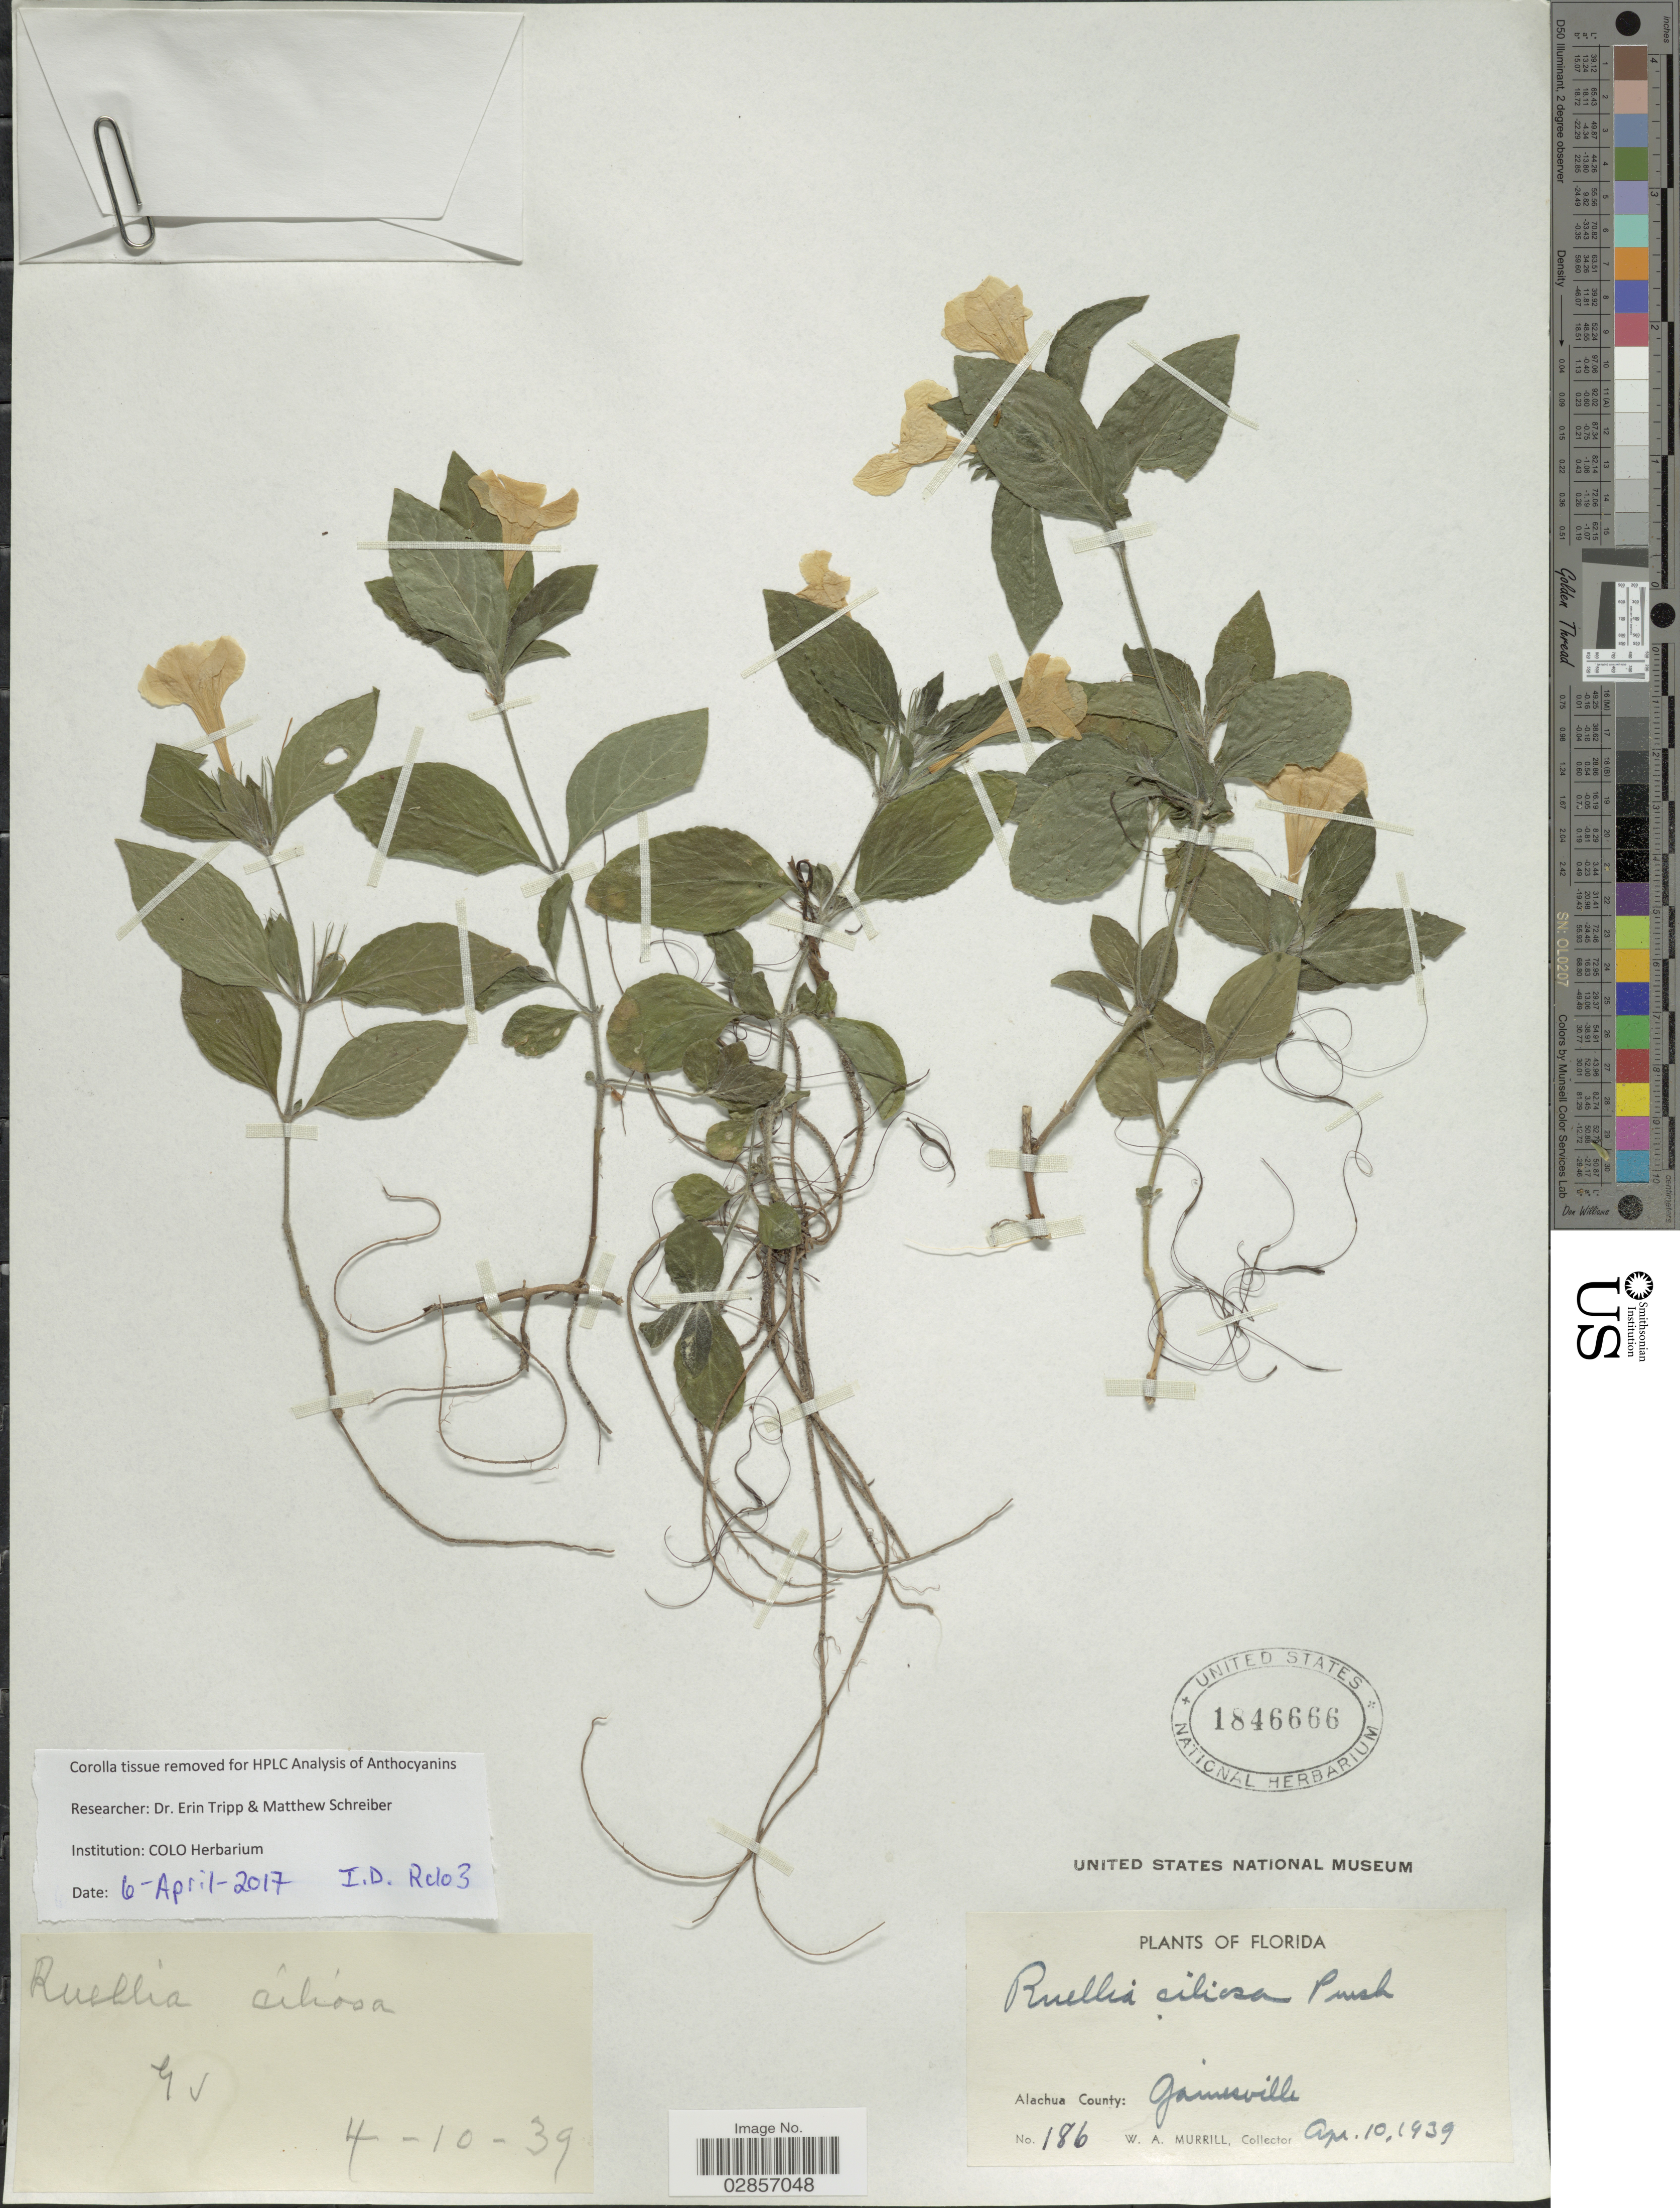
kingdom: Plantae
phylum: Tracheophyta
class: Magnoliopsida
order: Lamiales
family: Acanthaceae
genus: Ruellia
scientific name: Ruellia ciliosa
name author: Pursh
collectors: W. A. Murrill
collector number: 186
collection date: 1939-04-10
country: United States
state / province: Florida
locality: Alachua County: Gainesville.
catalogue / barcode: US 1846666